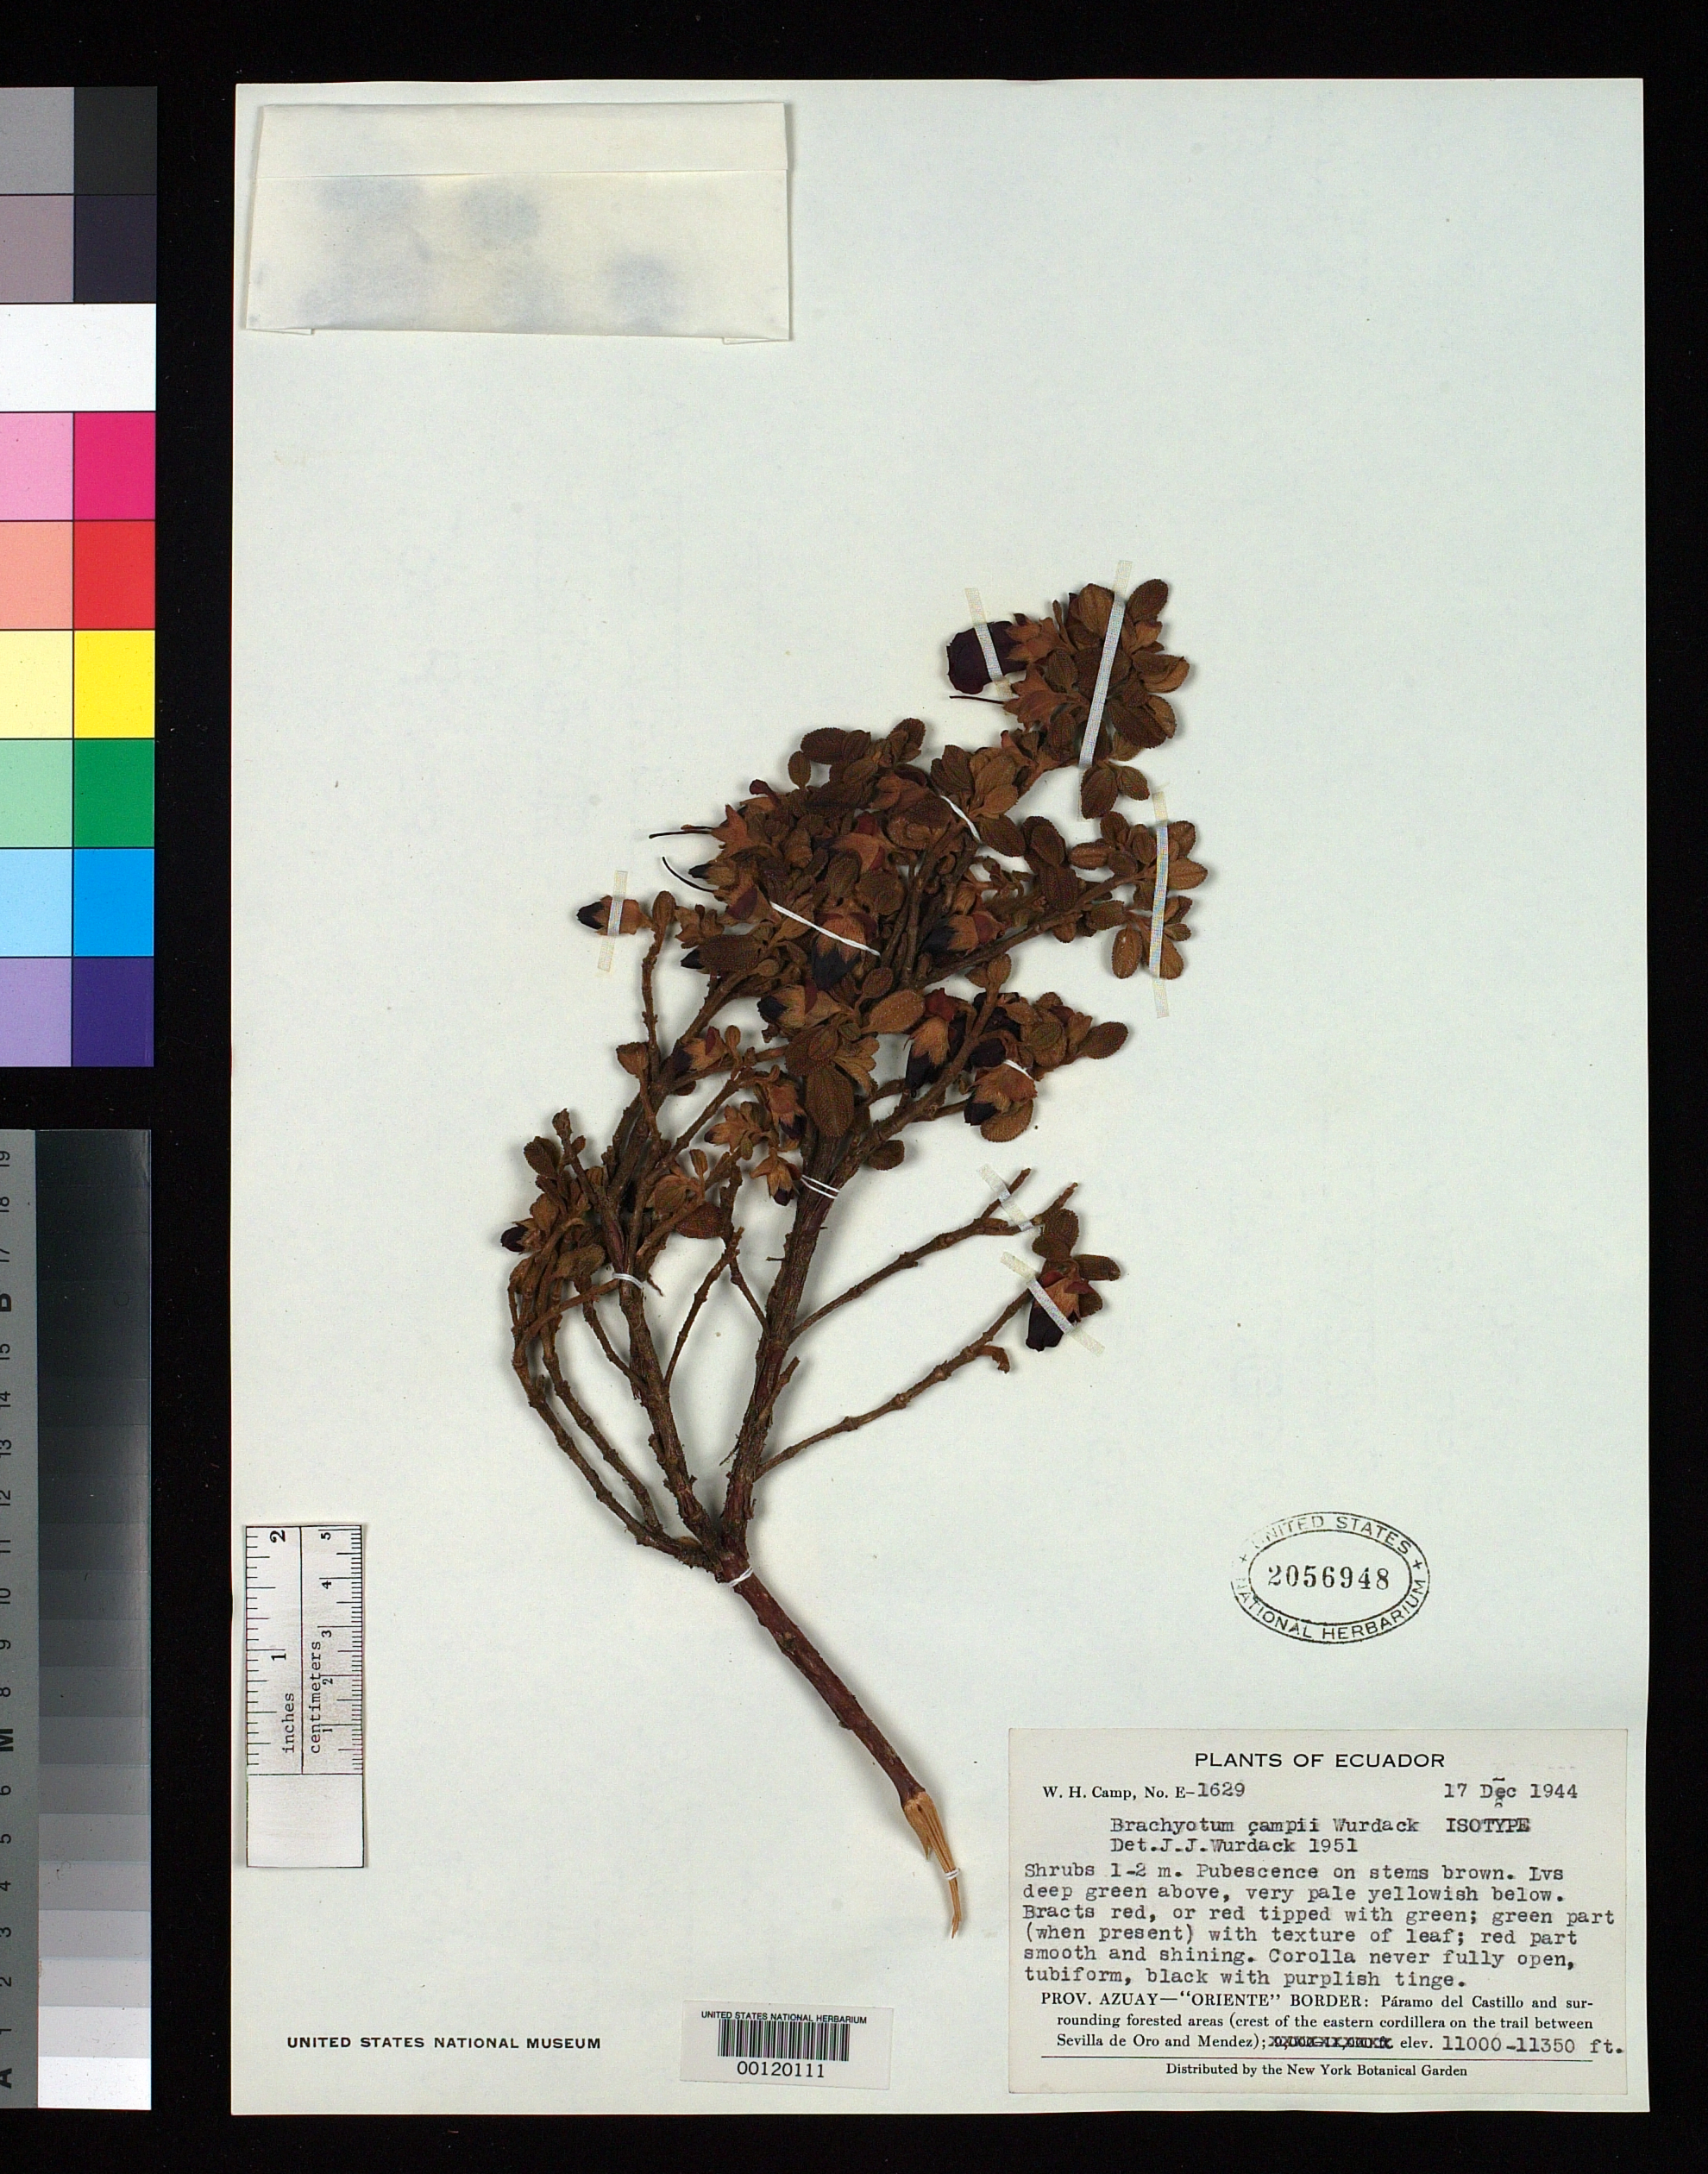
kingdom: Plantae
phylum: Tracheophyta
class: Magnoliopsida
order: Myrtales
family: Melastomataceae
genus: Brachyotum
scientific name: Brachyotum campii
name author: Wurdack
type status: Isotype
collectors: W. H. Camp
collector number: E-1629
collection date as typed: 17 Dec 1944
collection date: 1944-12-17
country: Ecuador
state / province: Azuay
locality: Paramo del Castillo, E Cordillera between Sevilla de Oro & Mendez.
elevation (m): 3353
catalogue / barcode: US 2056948